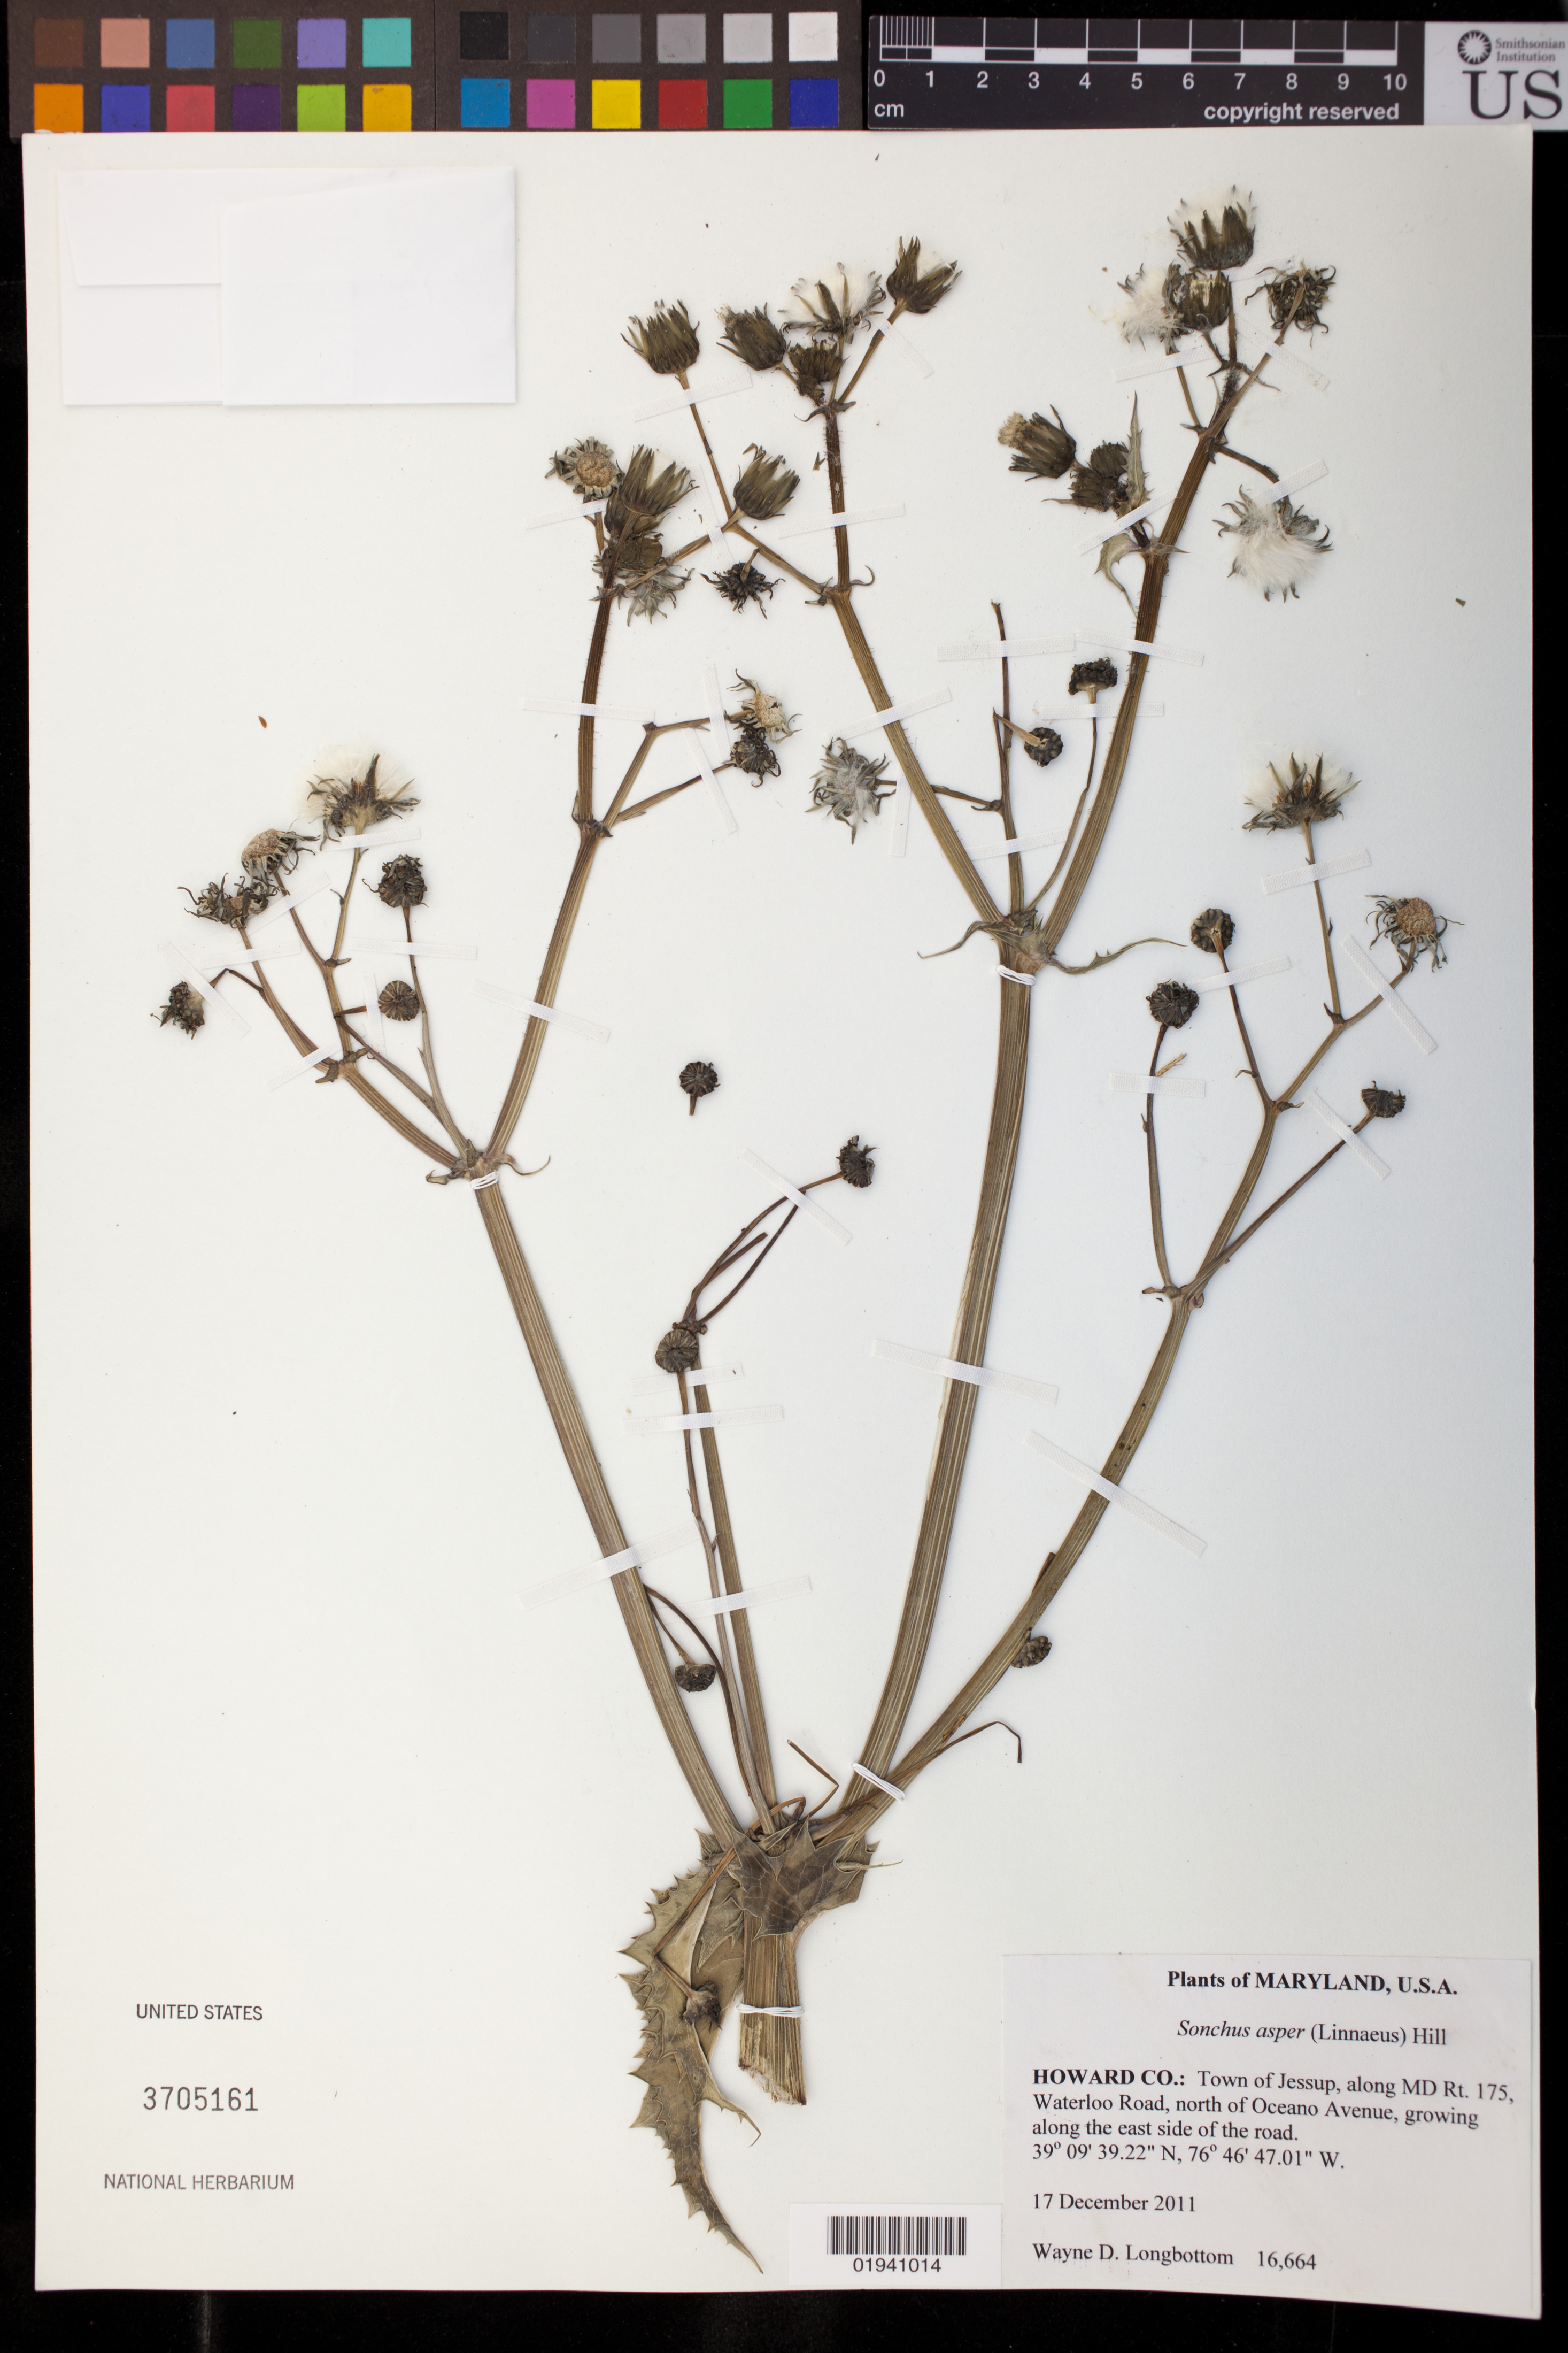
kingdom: Plantae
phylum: Tracheophyta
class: Magnoliopsida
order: Asterales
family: Asteraceae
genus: Sonchus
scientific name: Sonchus asper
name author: (L.) Hill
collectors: W. D. Longbottom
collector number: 16664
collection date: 2011-12-17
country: United States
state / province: Maryland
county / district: Howard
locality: Town of Jessup, along with MD Rt. 175, Waterloo Road, north of Ocean Avenue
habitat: growing along the east side of the road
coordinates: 39 00 27.15 N, 76 36 33.42 W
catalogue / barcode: US 3705161